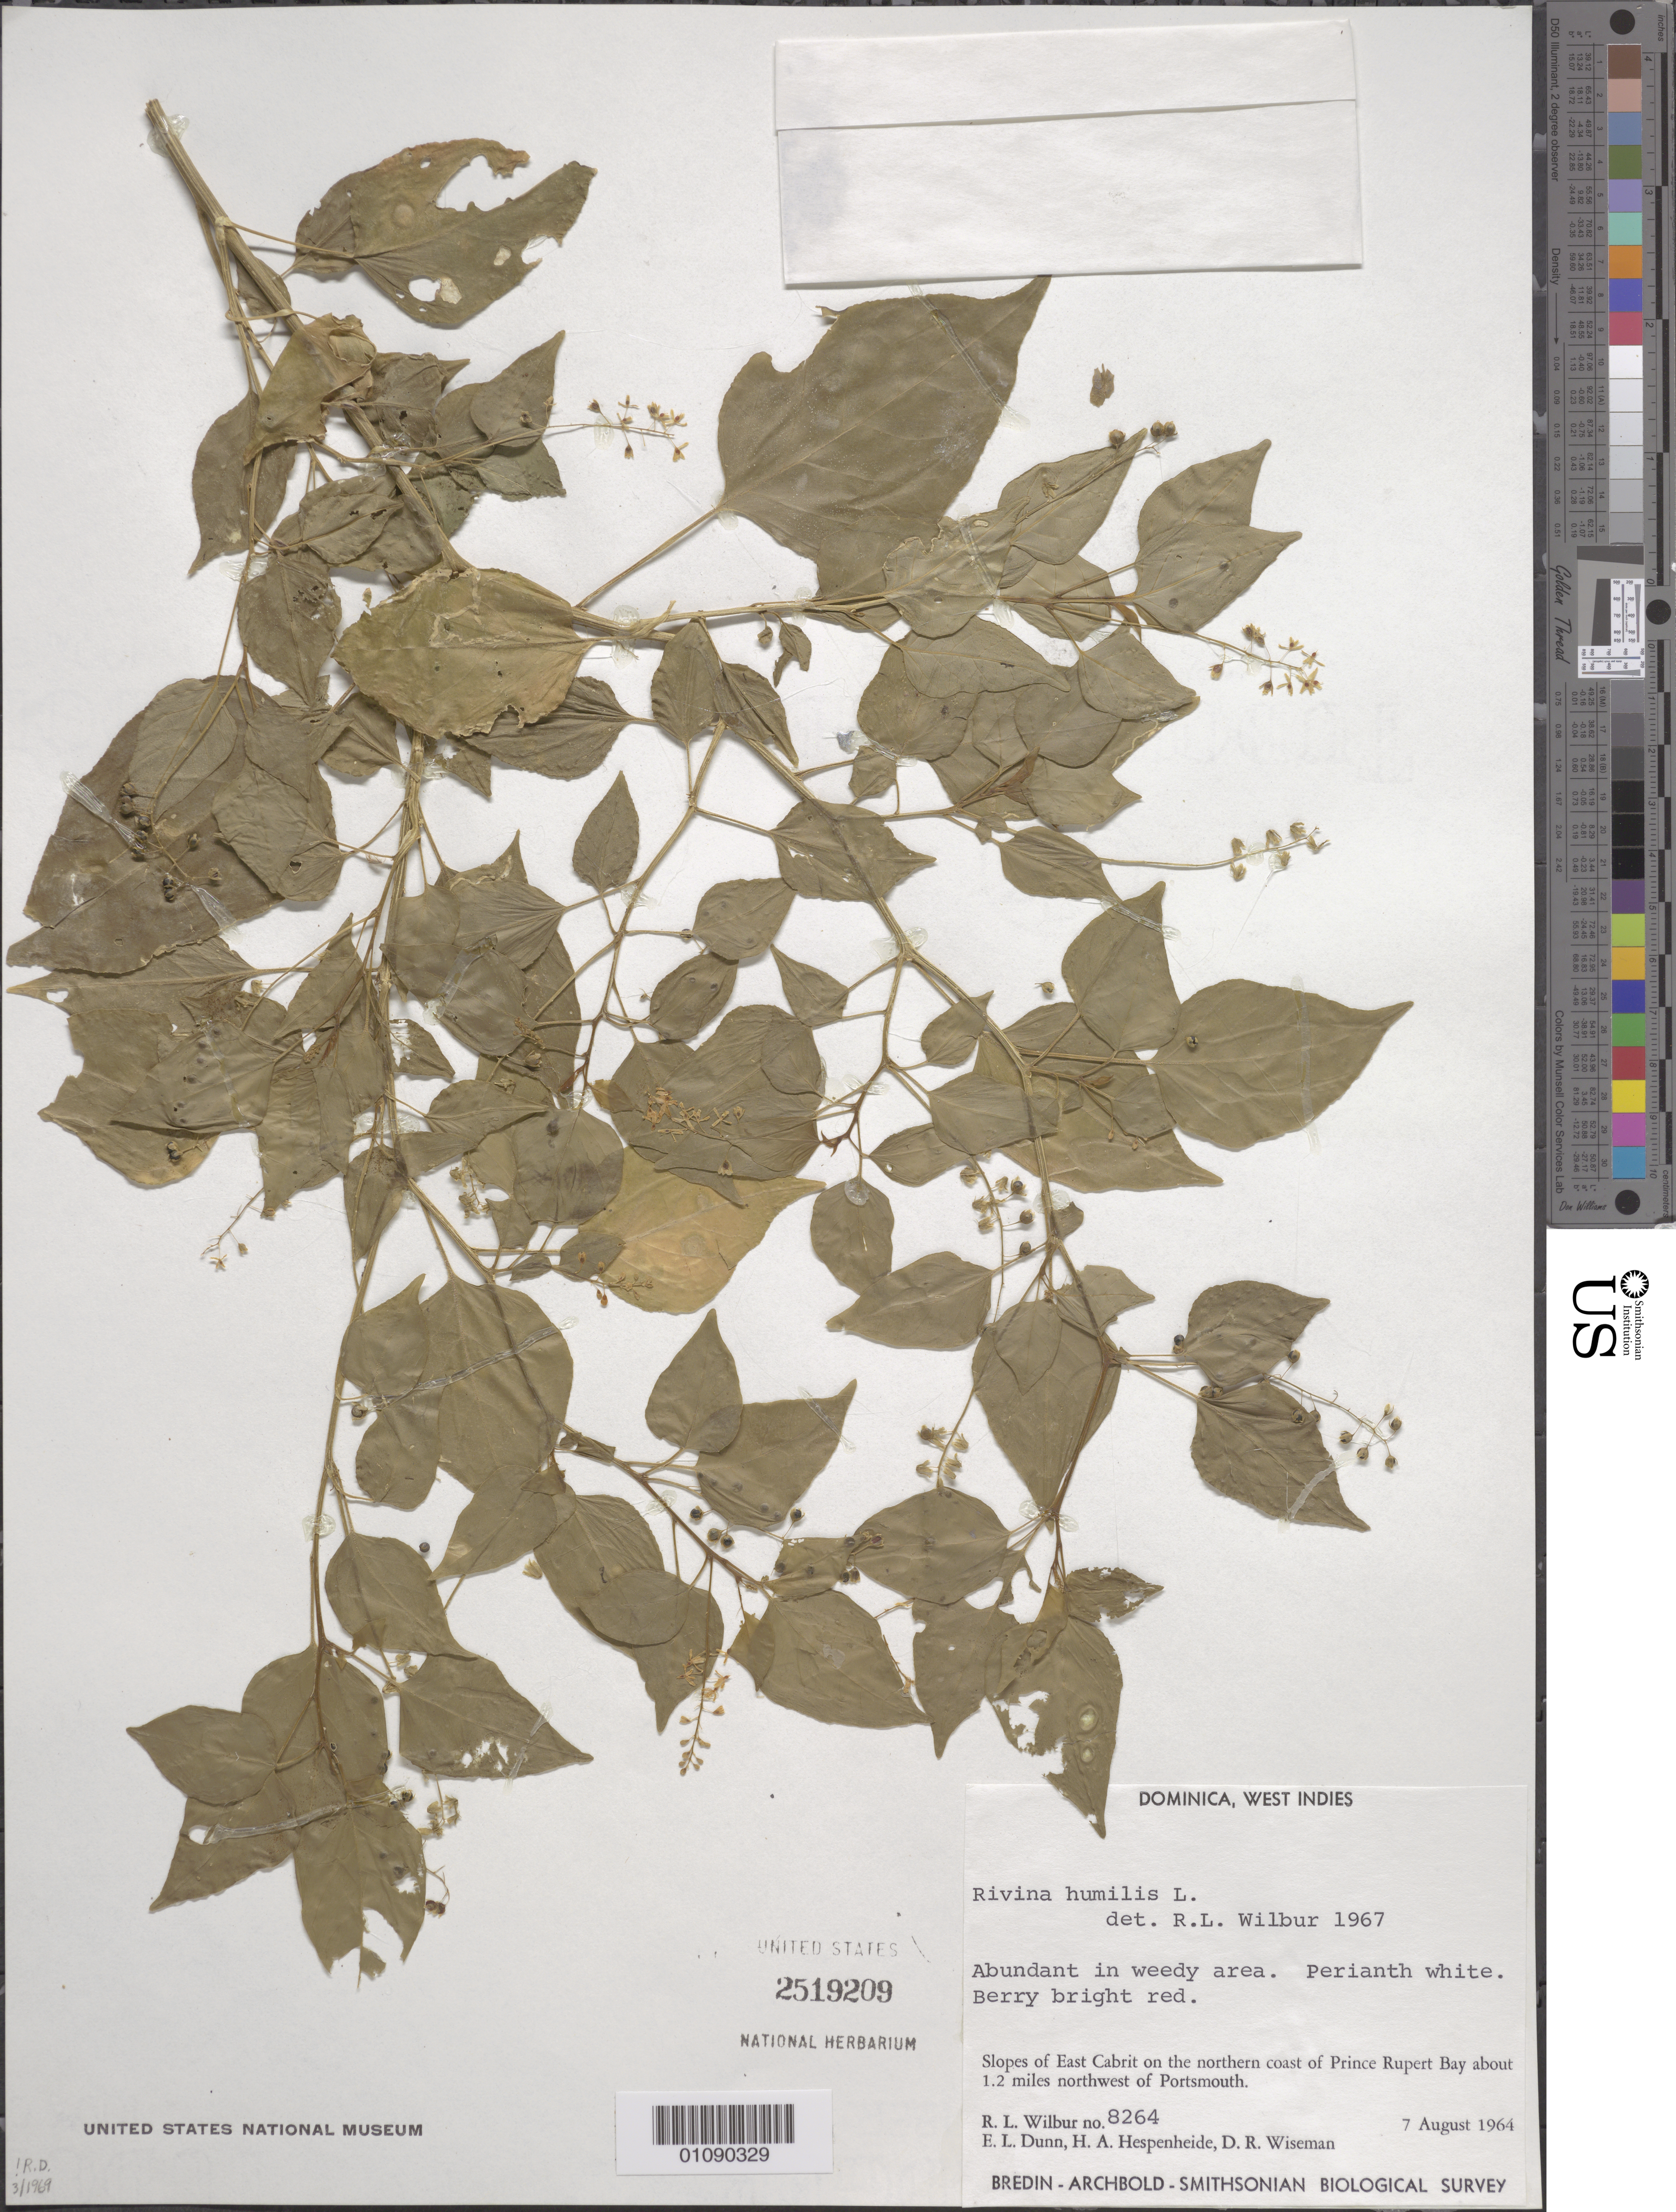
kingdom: Plantae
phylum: Tracheophyta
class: Magnoliopsida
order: Caryophyllales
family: Phytolaccaceae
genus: Rivina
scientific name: Rivina humilis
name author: L.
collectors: R. L. Wilbur & E. Dunn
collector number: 8264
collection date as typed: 07 Aug 1964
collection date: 1964-08-07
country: Dominica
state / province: St. John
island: Dominica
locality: Slopes of East Cabrit on the N coast of Prince Rupert Bay about 1.2 mi NW of Portsmouth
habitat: Abundant in weedy area.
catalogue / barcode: US 2519209